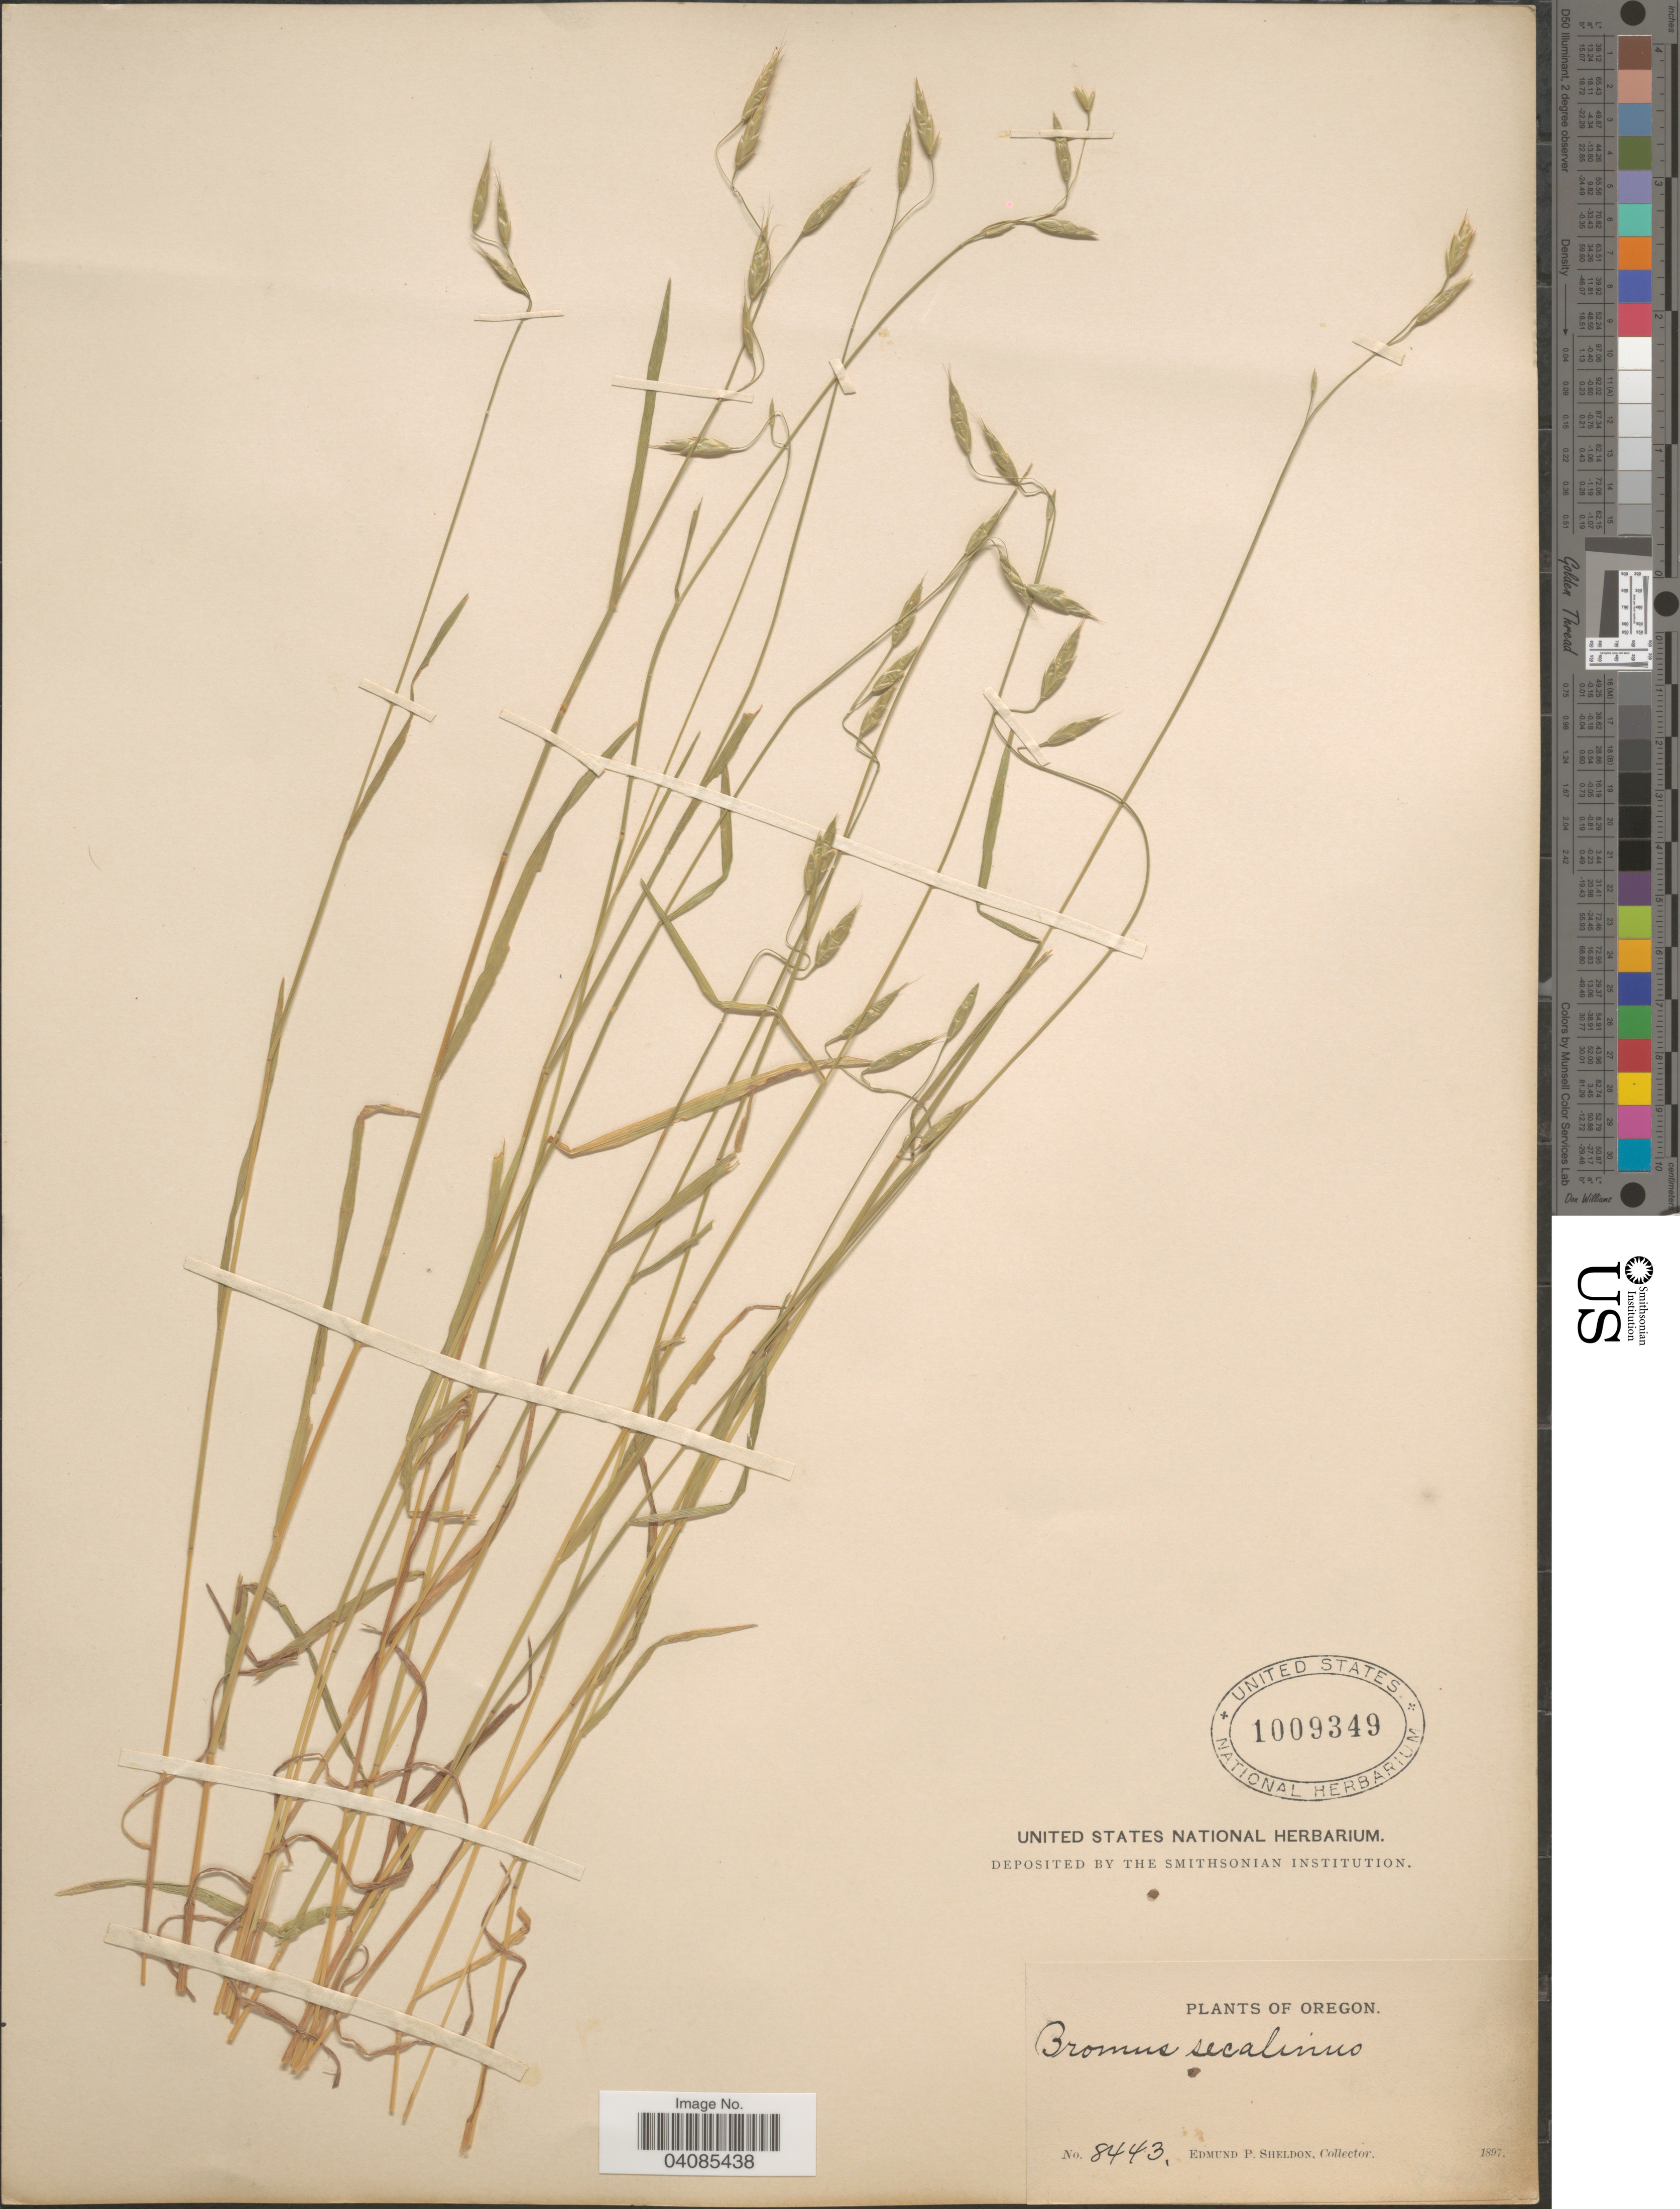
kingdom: Plantae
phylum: Tracheophyta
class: Liliopsida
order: Poales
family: Poaceae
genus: Bromus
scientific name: Bromus secalinus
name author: L.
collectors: E. P. Sheldon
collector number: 8443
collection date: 1897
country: United States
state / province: Oregon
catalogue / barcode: US 1009349